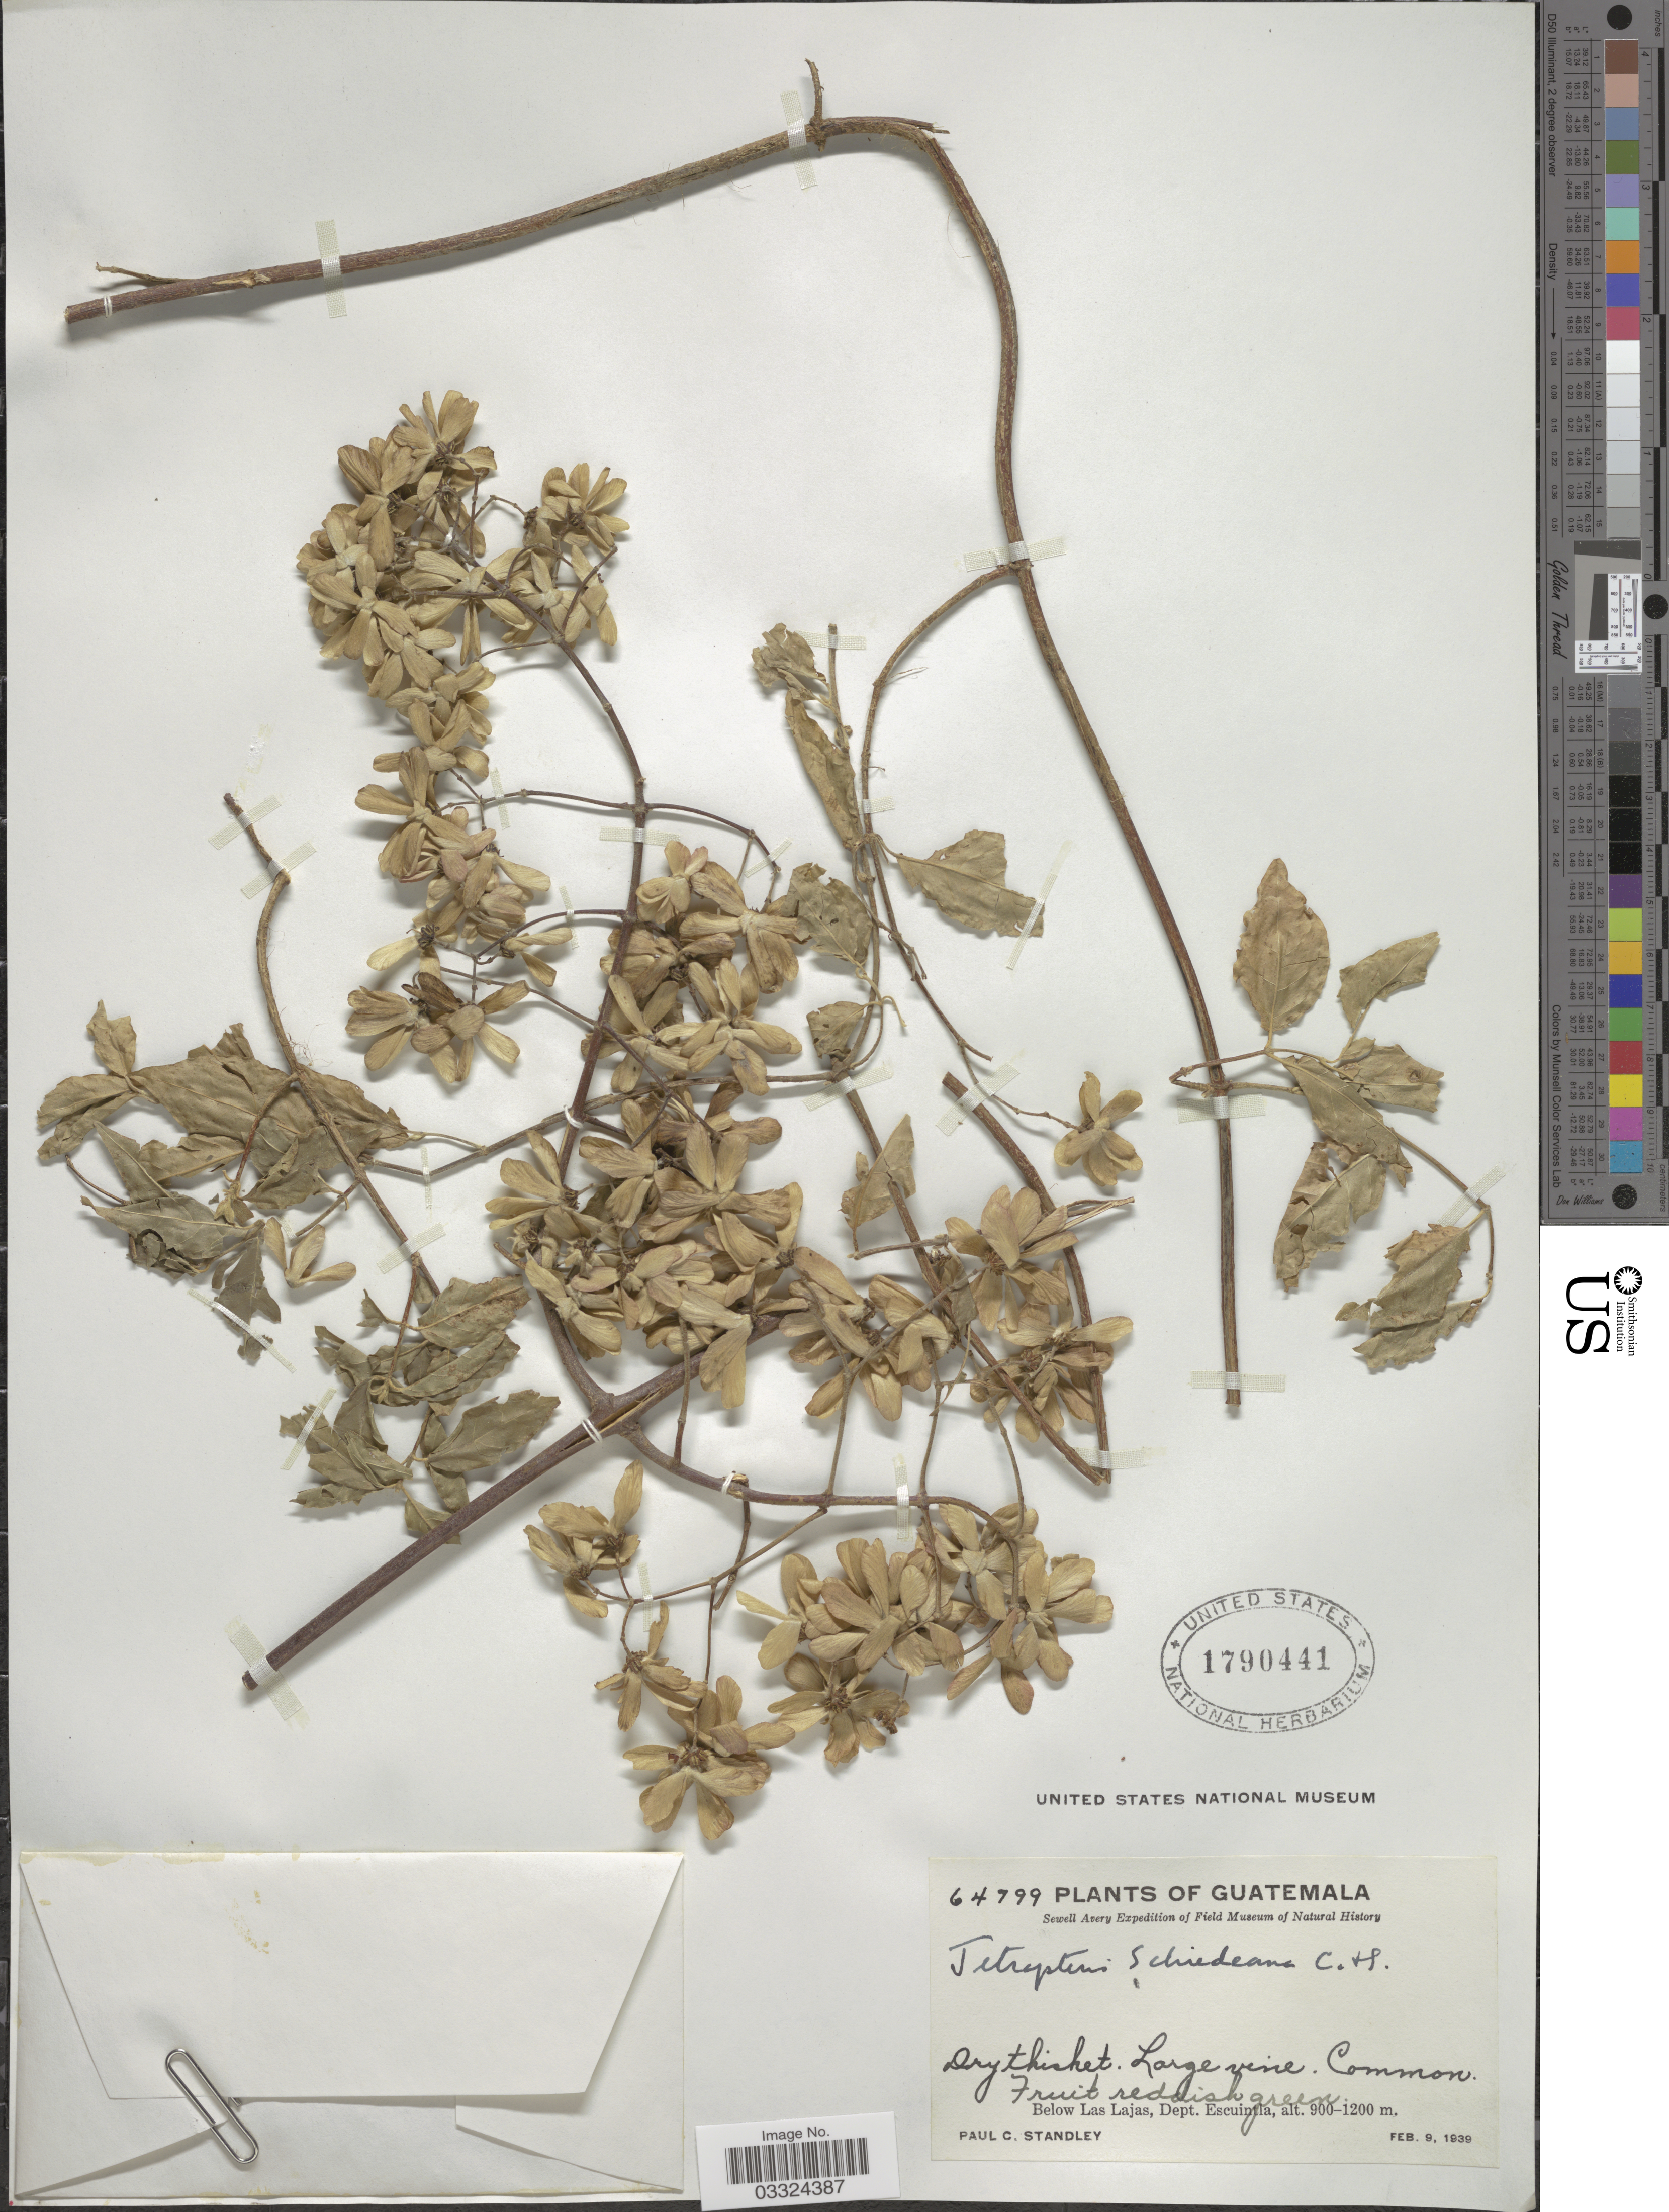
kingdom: Plantae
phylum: Tracheophyta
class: Magnoliopsida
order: Malpighiales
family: Malpighiaceae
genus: Tetrapterys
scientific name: Tetrapterys schiedeana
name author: Schltdl. & Cham.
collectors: P. C. Standley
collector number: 64799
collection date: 1939-02-09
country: Guatemala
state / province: Escuintla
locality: Below Las Lajas, Dept. Escuintla.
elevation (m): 900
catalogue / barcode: US 1790441